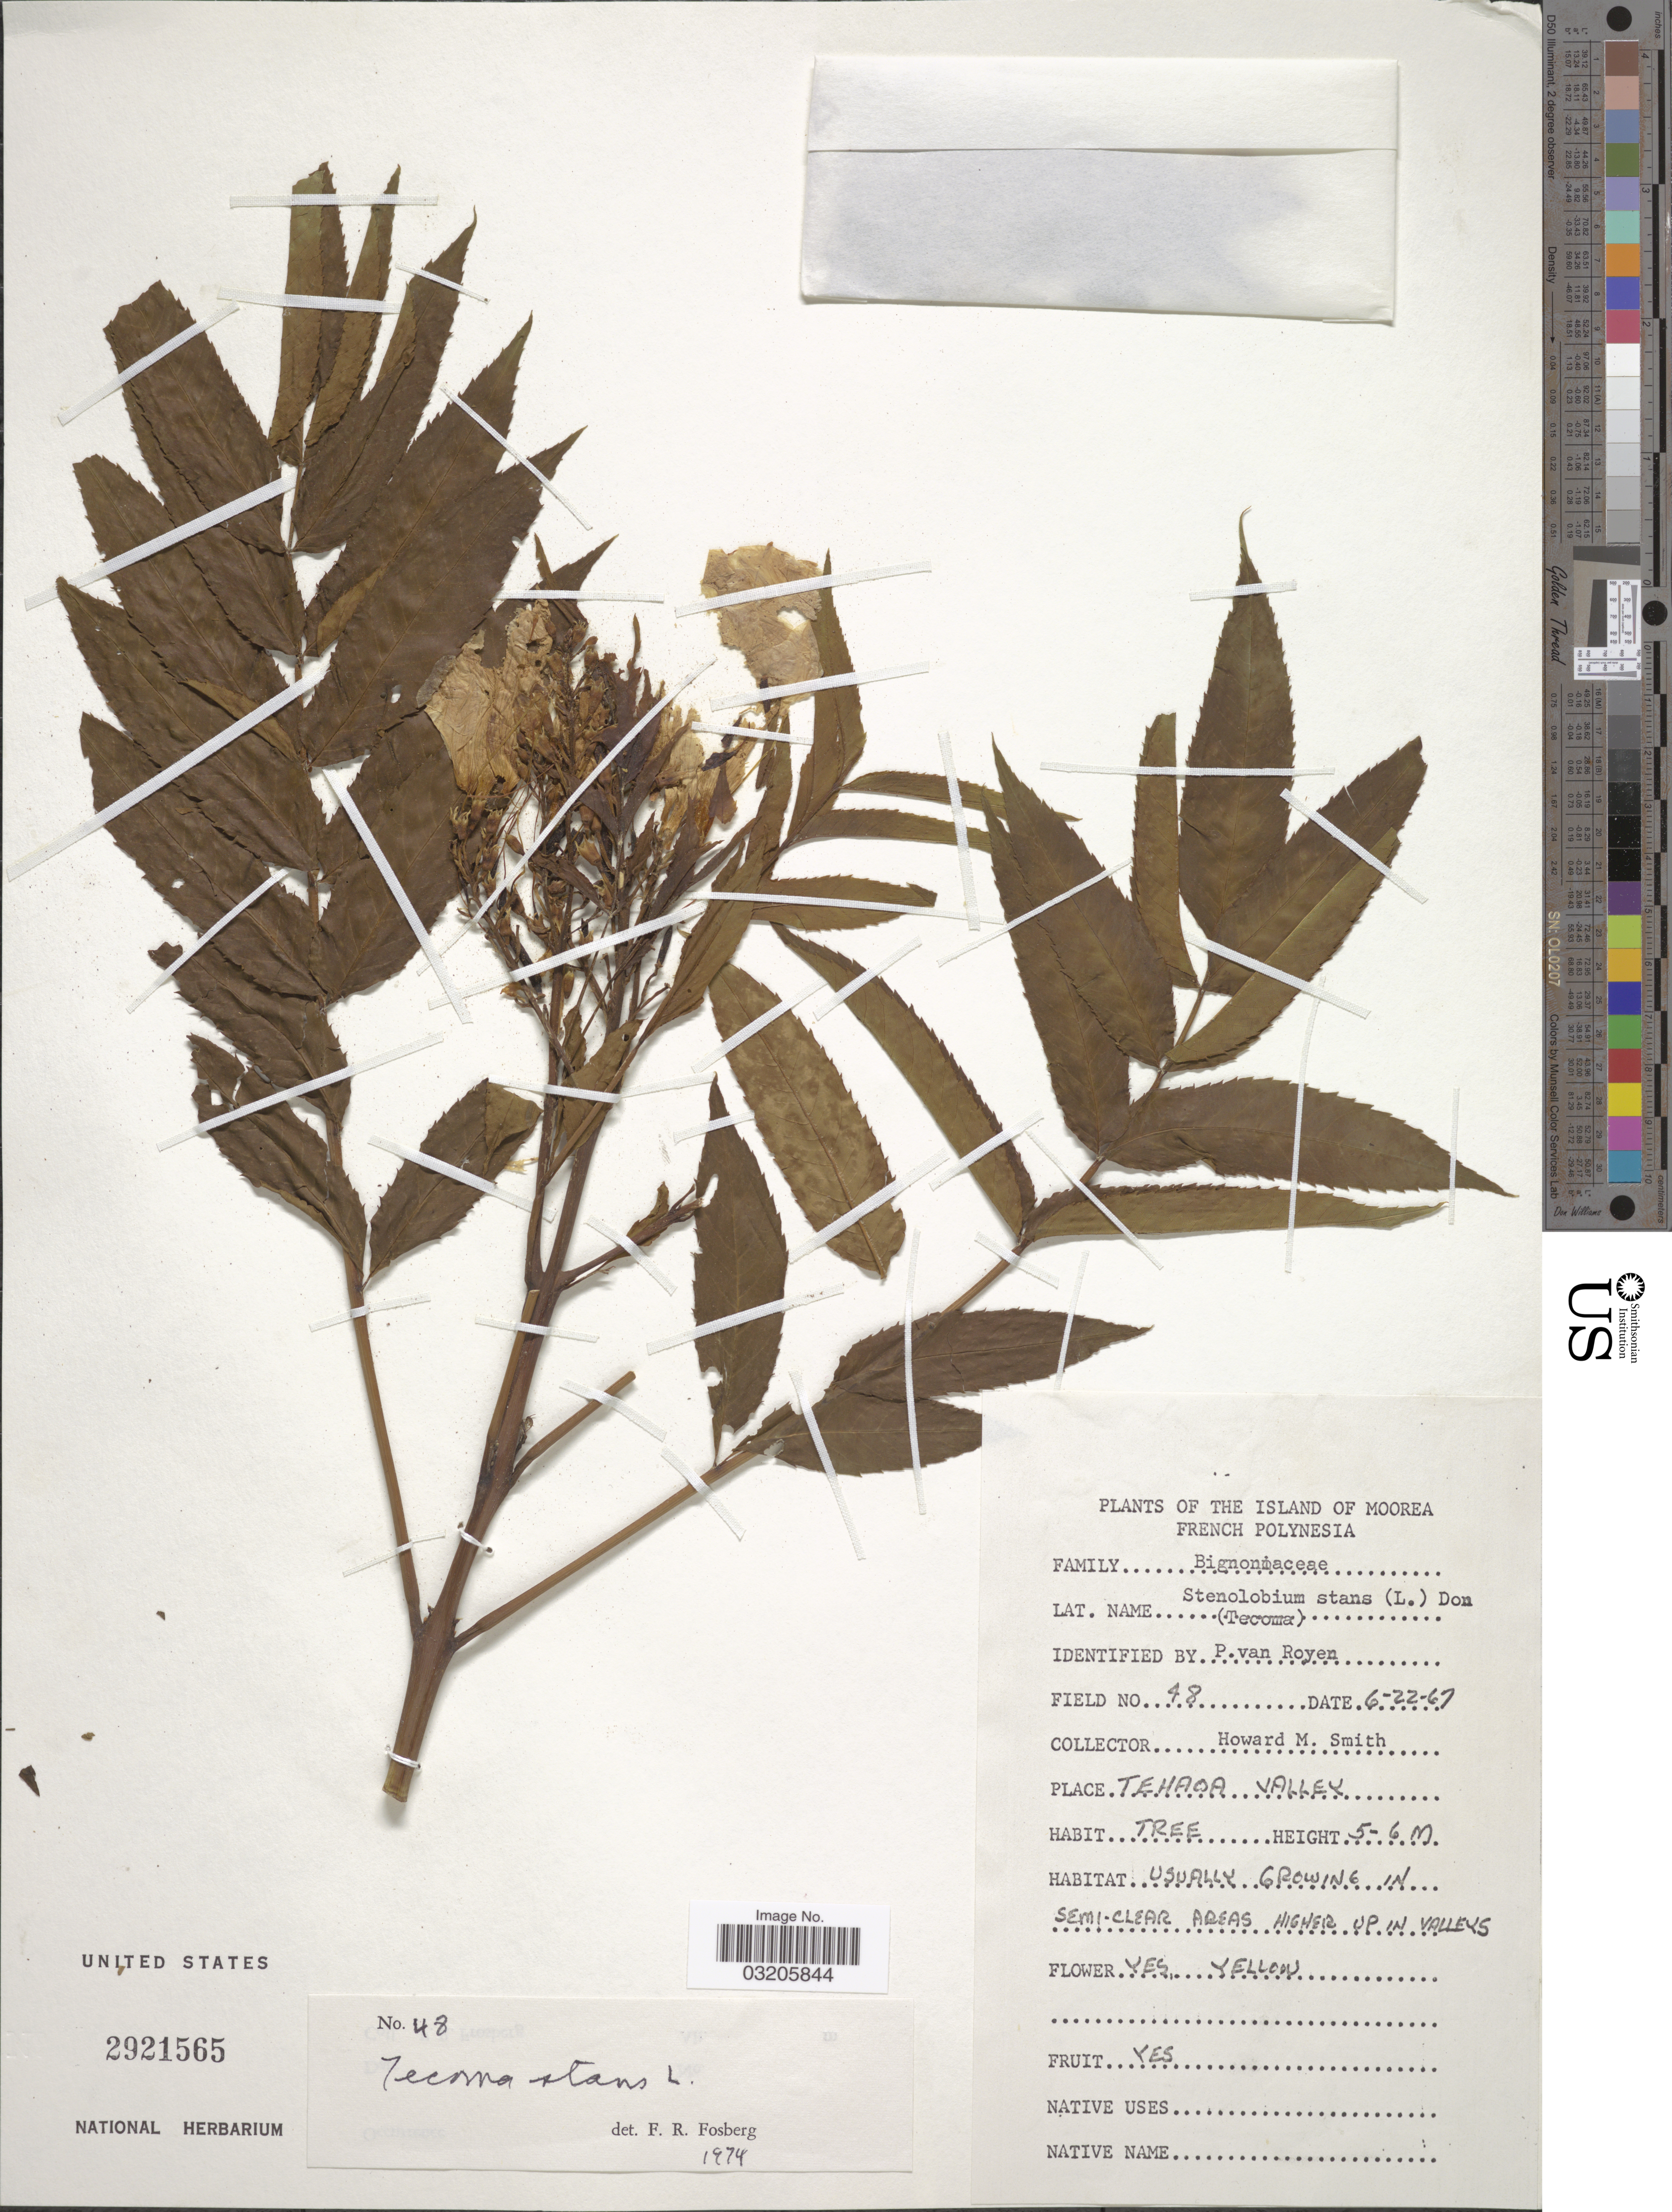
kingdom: Plantae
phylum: Tracheophyta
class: Magnoliopsida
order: Lamiales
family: Bignoniaceae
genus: Tecoma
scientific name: Tecoma stans var. stans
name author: (L.) Juss. ex Kunth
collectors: H. M. Smith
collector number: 48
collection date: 1967-06-22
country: French Polynesia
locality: Island of Moorea. French Polynesia. Tehaoa Valley.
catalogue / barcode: US 2921565